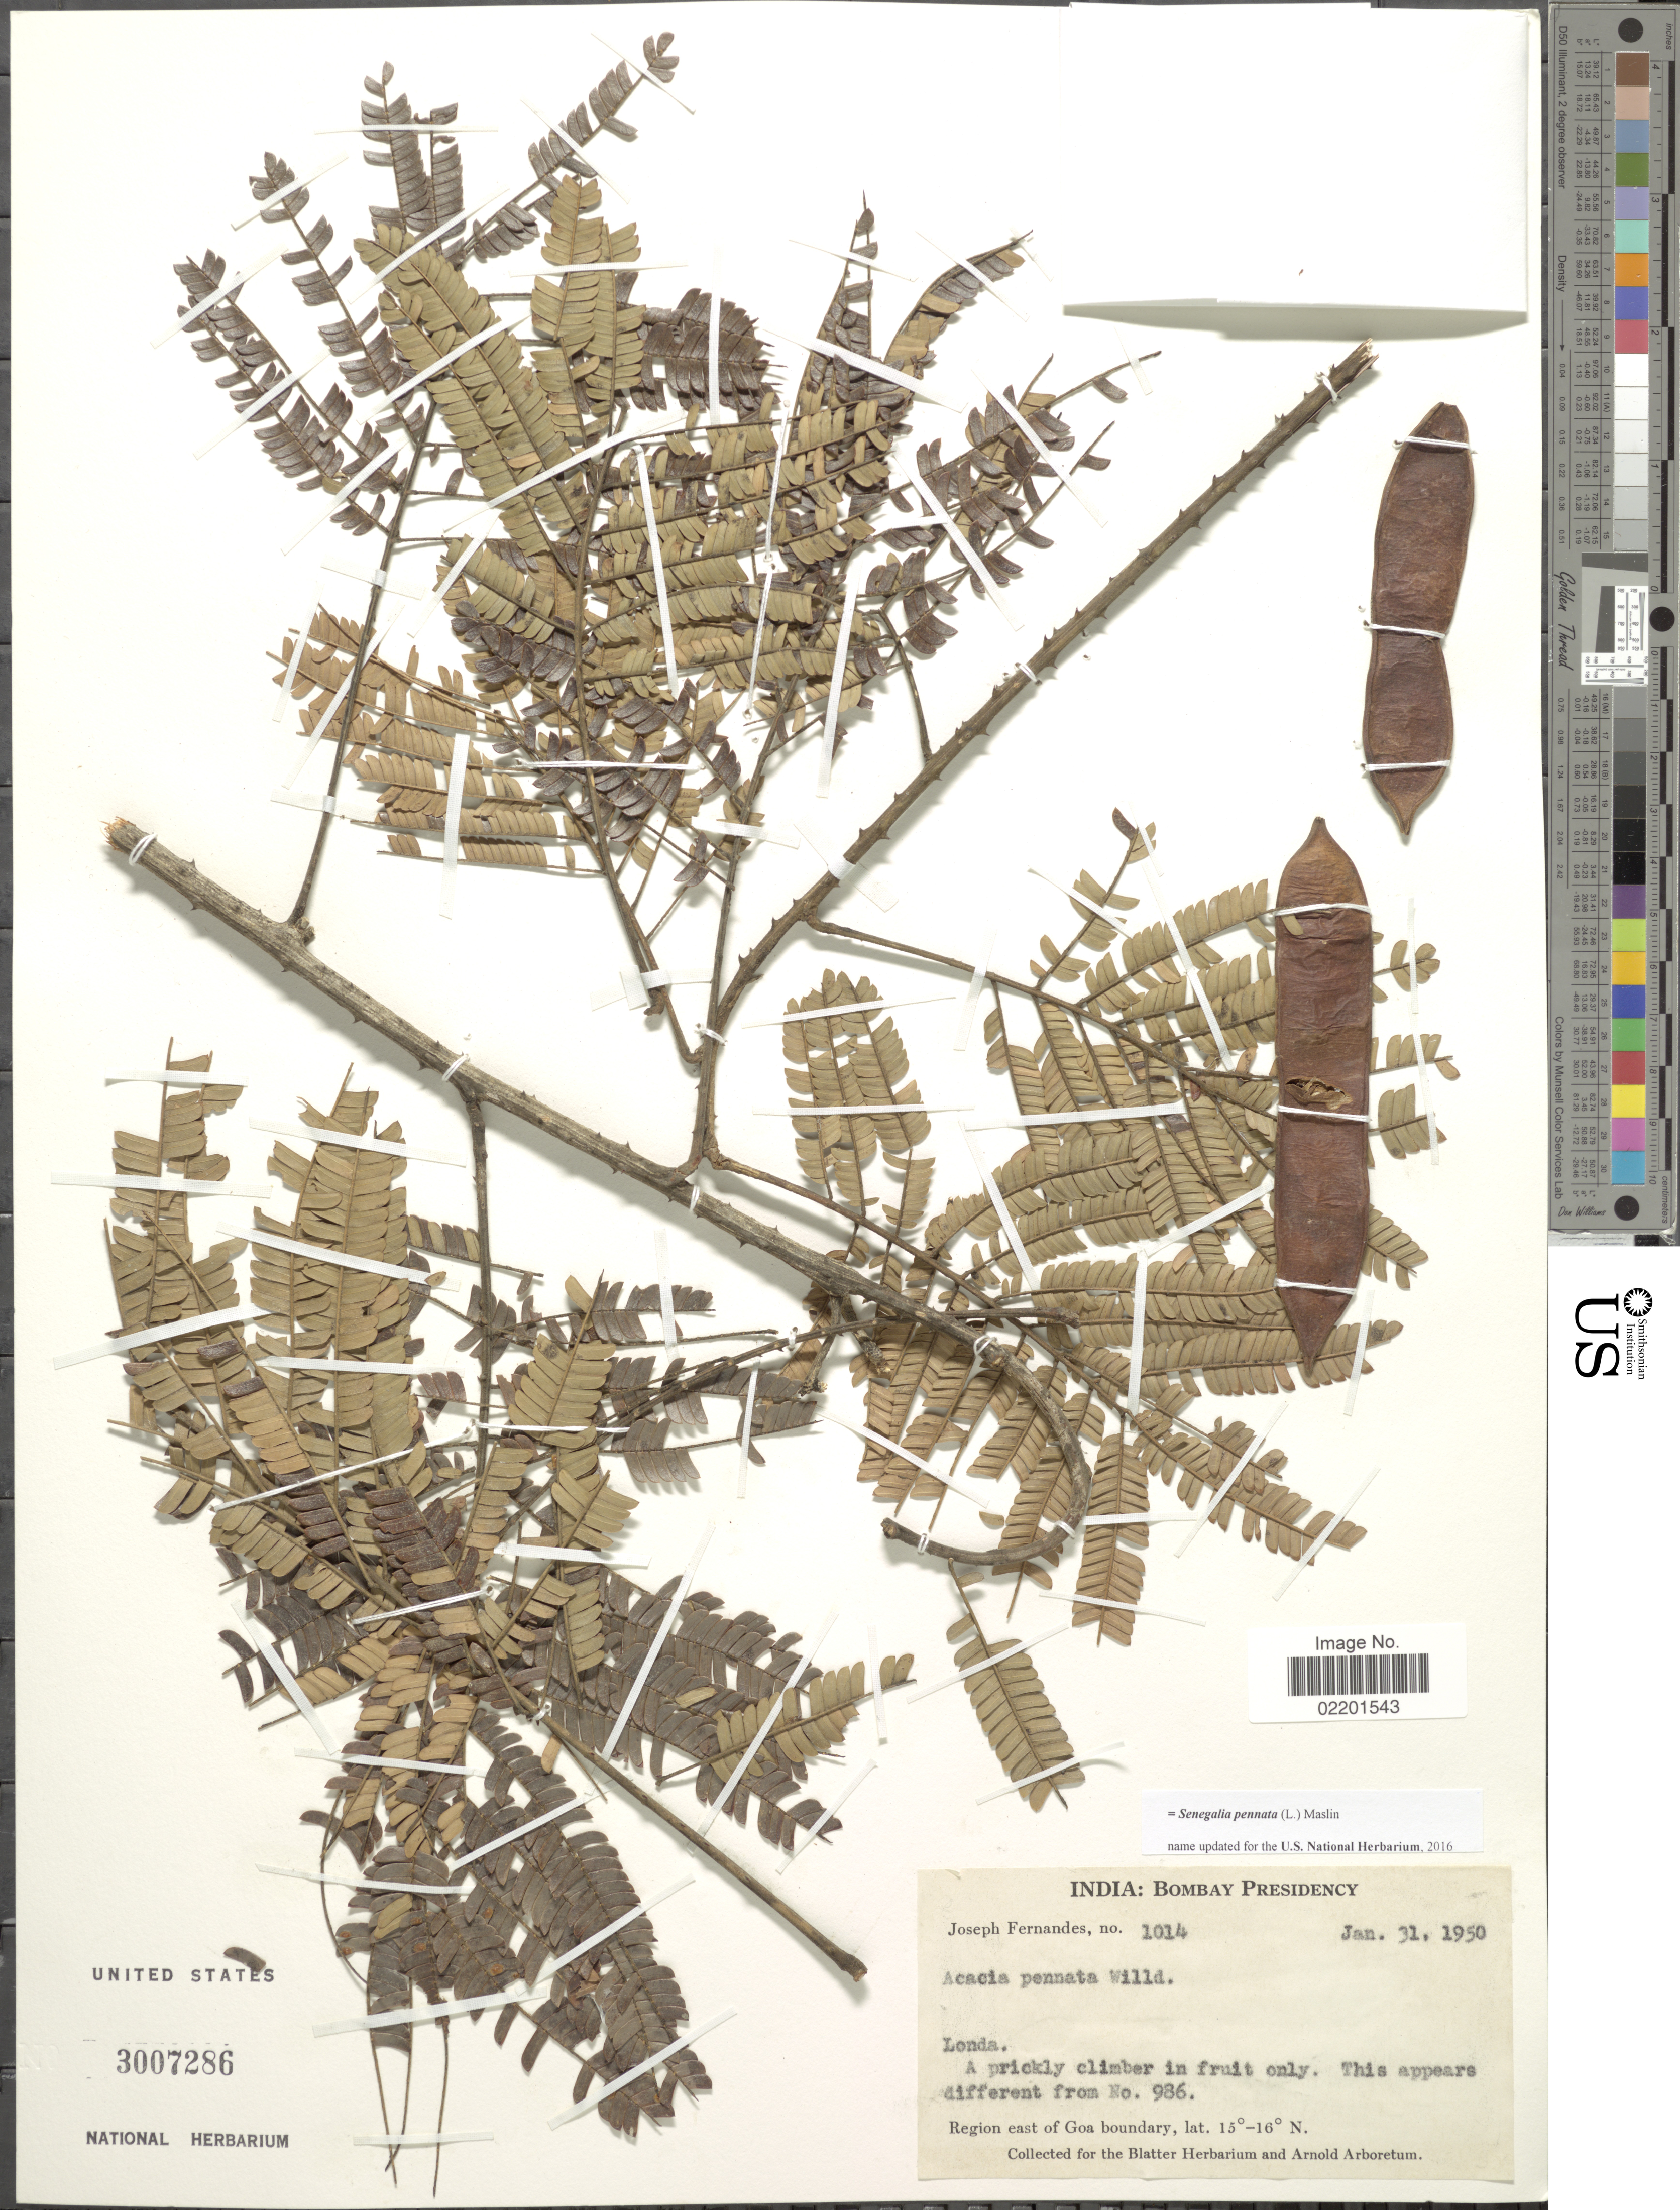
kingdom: Plantae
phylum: Tracheophyta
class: Magnoliopsida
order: Fabales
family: Fabaceae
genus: Senegalia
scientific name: Senegalia pennata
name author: (L.) Maslin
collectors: J. Fernandes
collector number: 1014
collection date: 1950-01-31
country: India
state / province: Karnataka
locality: Bombay Presidency, Region east of Goa boundary. Londa.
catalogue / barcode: US 3007286